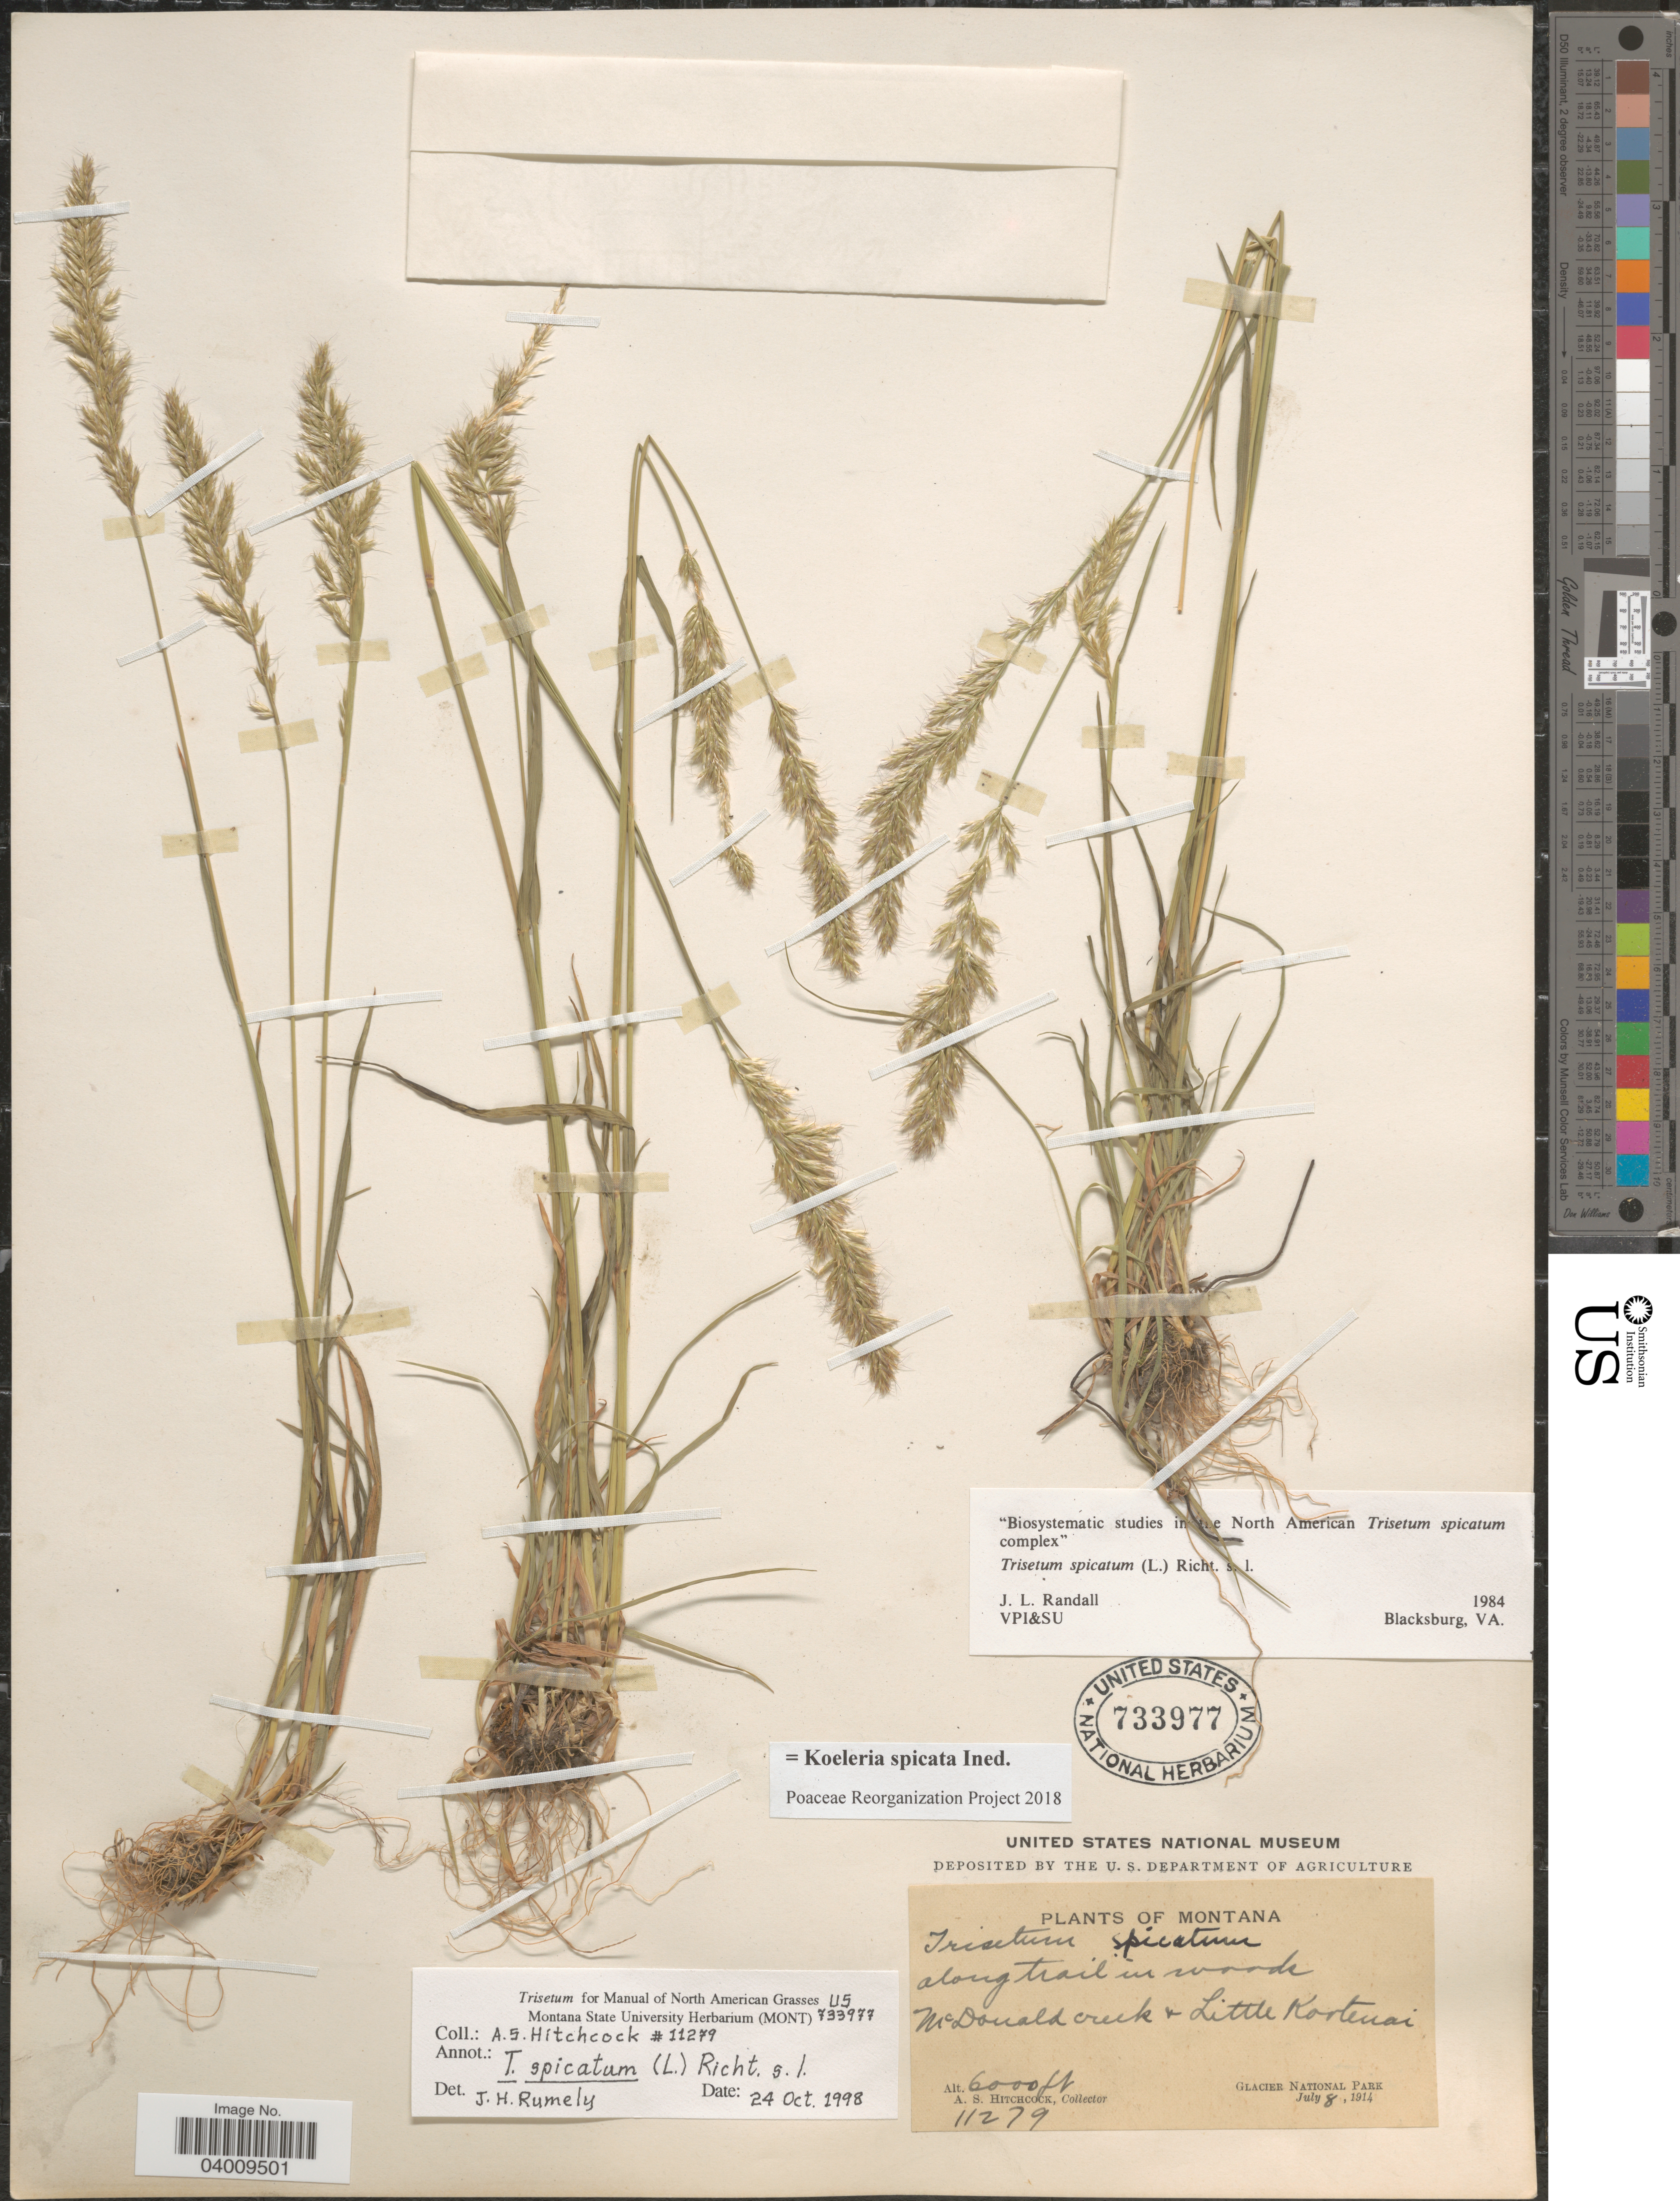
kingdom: Plantae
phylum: Tracheophyta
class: Liliopsida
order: Poales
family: Poaceae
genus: Koeleria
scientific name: Koeleria spicata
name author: (L.) Barberá et al.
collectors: A. S. Hitchcock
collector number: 11279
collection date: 1914-07-08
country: United States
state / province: Montana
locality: McDonald creek + Little Kootenai. Glacier National Park.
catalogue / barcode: US 733977